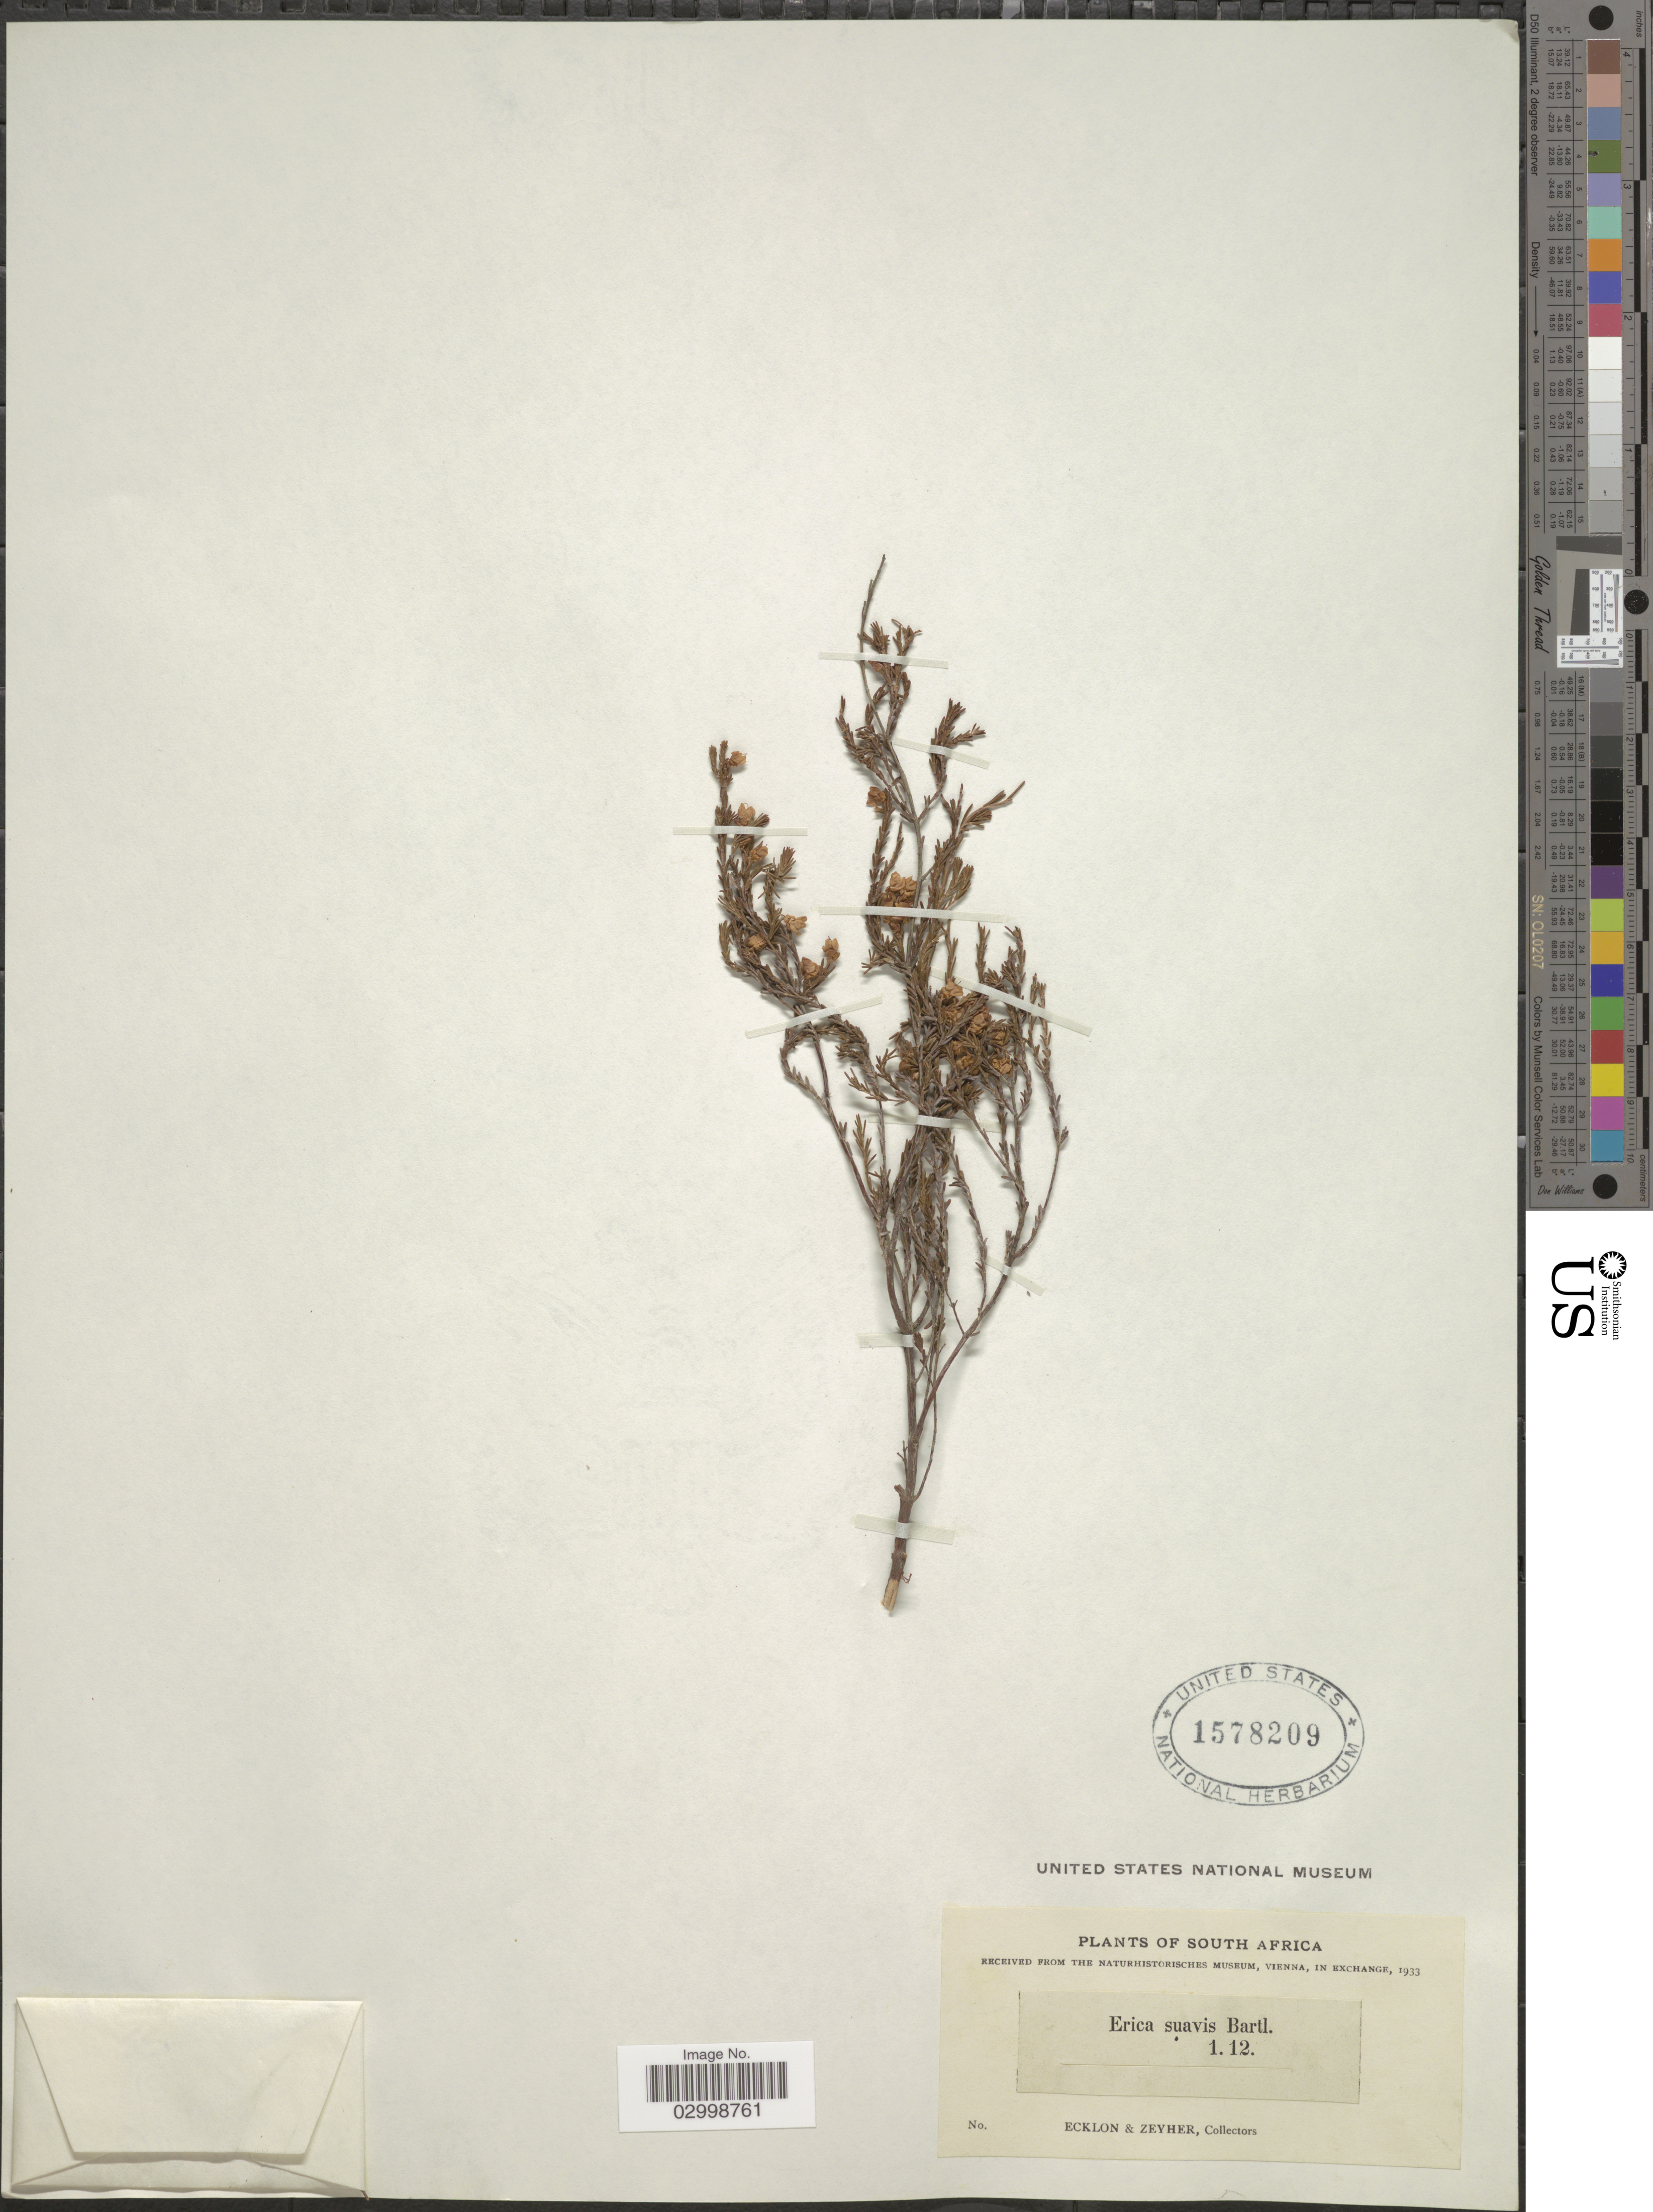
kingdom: Plantae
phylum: Tracheophyta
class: Magnoliopsida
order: Ericales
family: Ericaceae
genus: Erica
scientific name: Erica suavis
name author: Bartl.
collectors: -. Ecklon & -. Zeyher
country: South Africa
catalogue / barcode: US 1578209